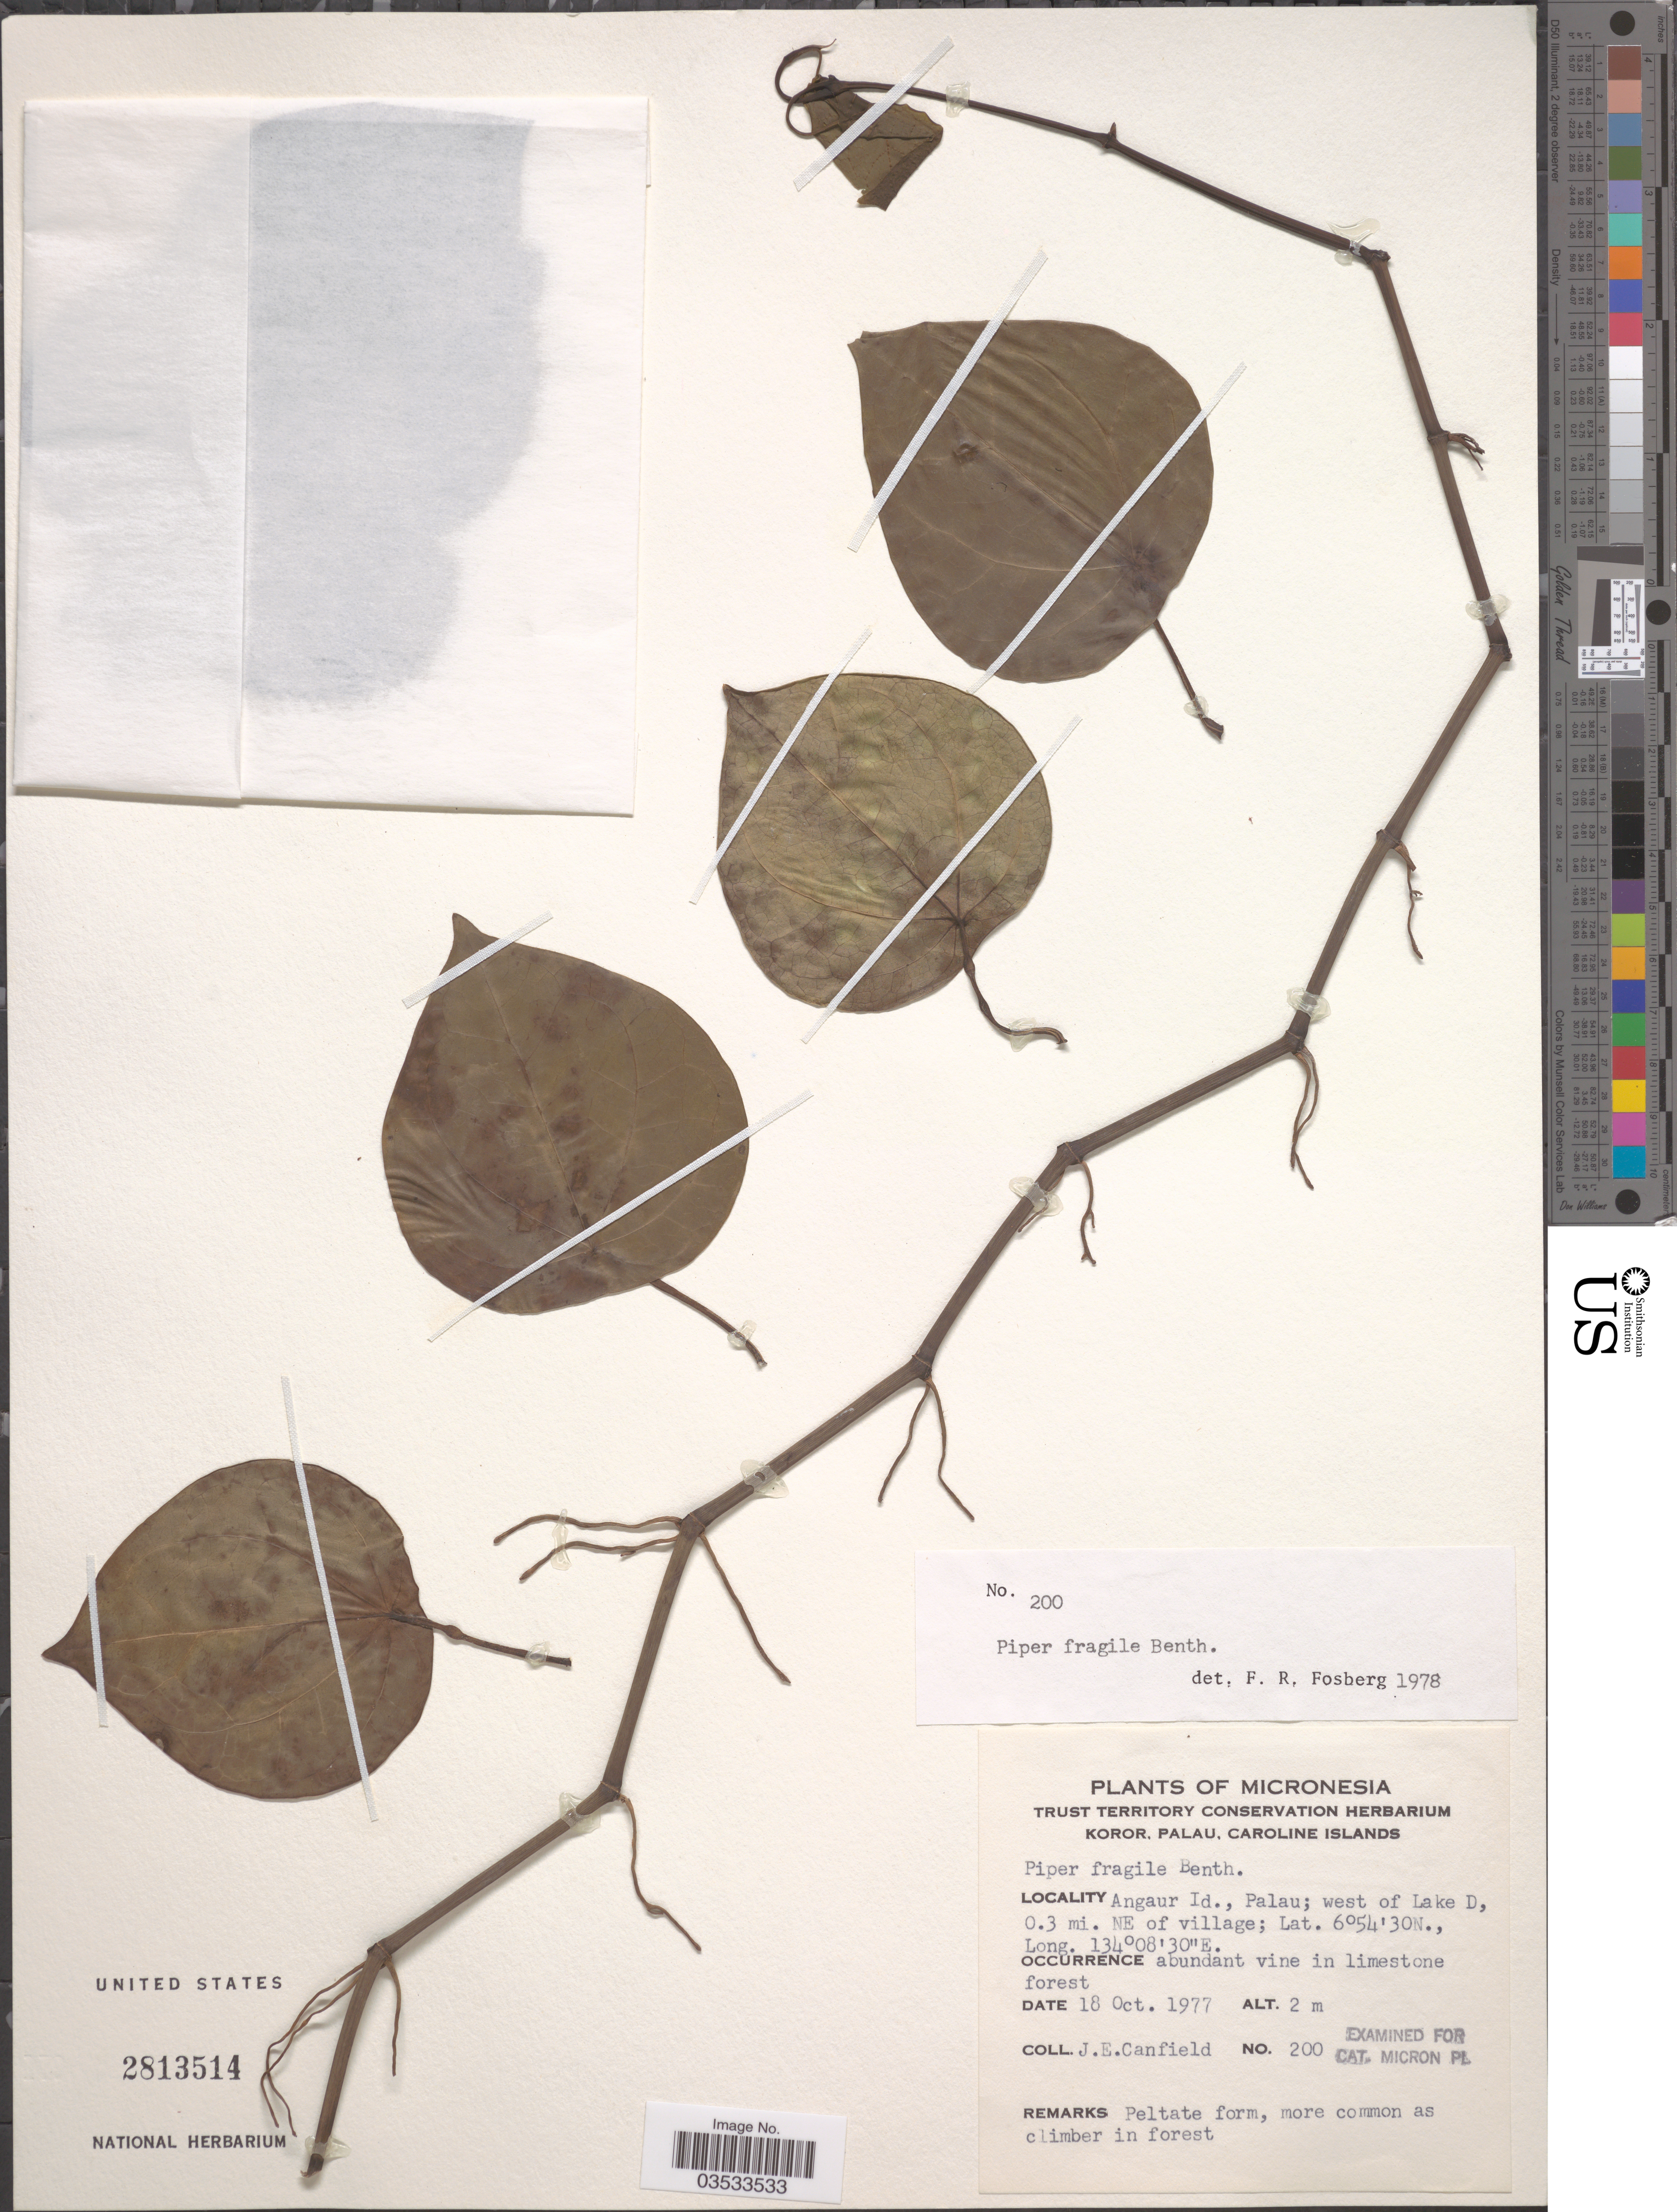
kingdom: Plantae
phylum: Tracheophyta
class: Magnoliopsida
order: Piperales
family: Piperaceae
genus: Piper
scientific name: Piper fragile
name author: Benth.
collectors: J. E. Canfield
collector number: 200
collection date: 1977-10-18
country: Palau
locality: Micronesia. Angaur Id., Palau; west of Lake D, 0.3 mi. NE of village.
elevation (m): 2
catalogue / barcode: US 2813514